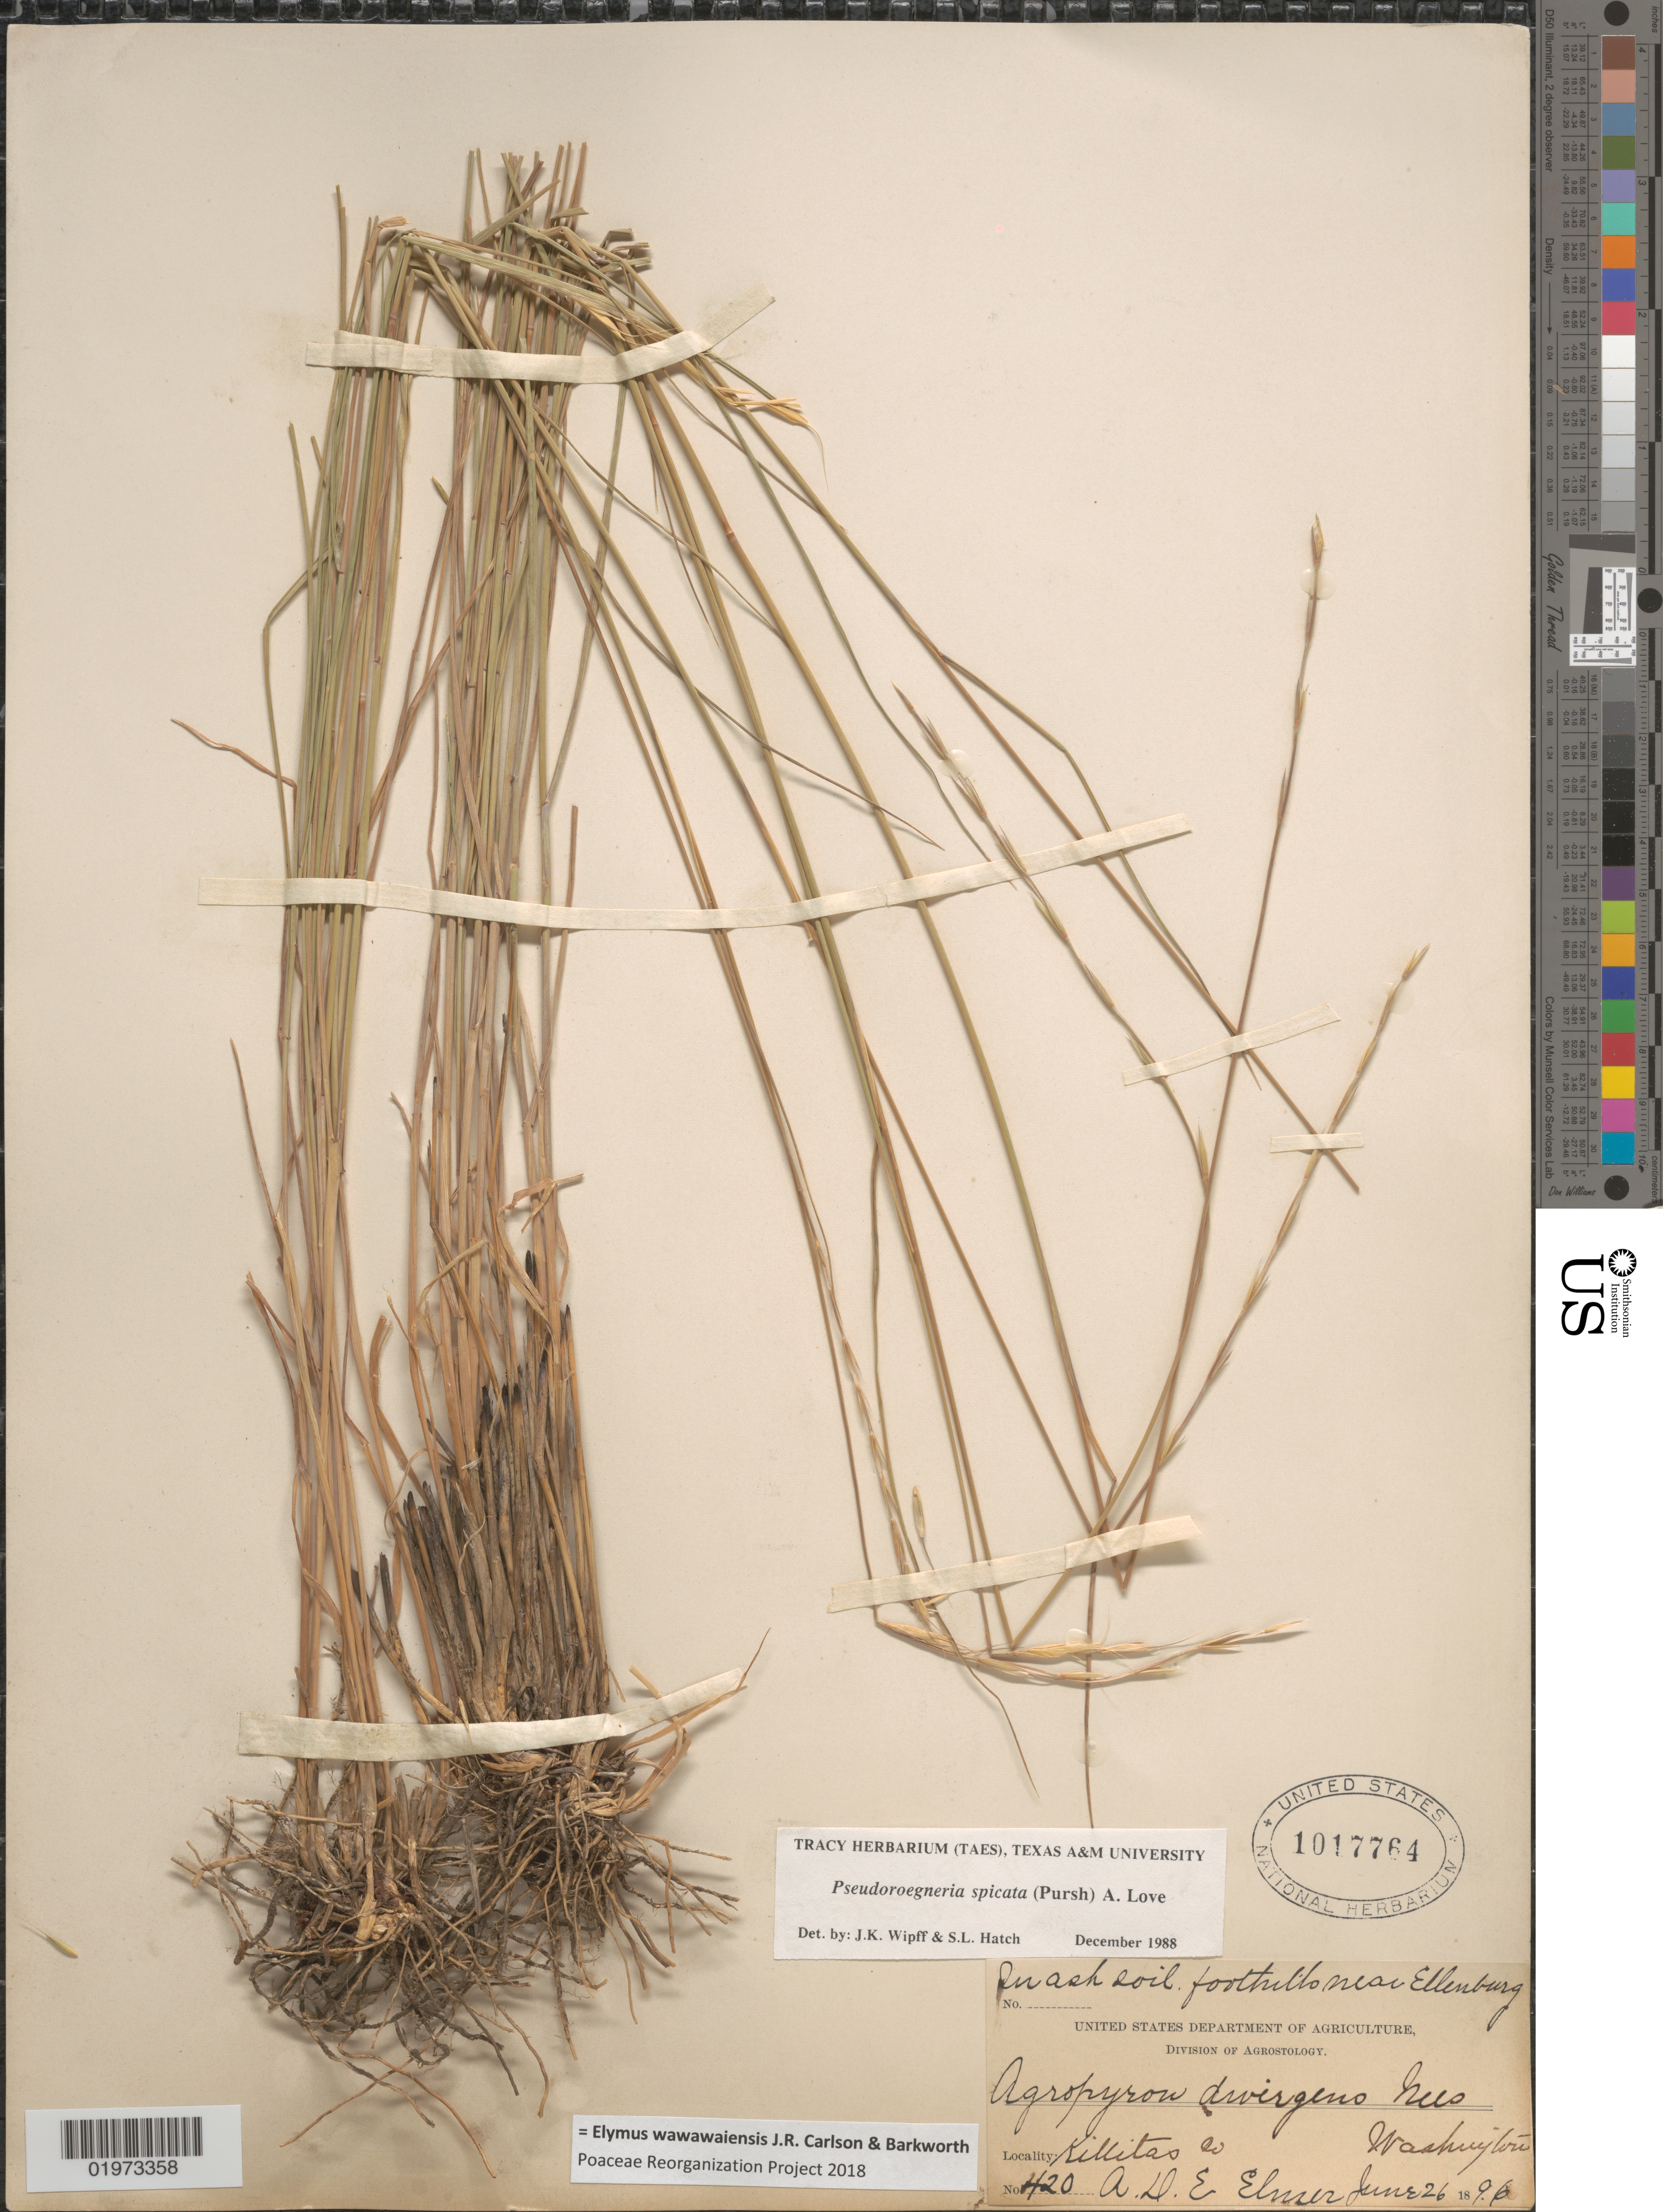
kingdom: Plantae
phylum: Tracheophyta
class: Liliopsida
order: Poales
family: Poaceae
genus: Elymus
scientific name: Elymus wawawaiensis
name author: J.R. Carlson & Barkworth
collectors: A. D. E. Elmer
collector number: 420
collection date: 1896-06-26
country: United States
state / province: Washington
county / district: Kittitas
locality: In ash soil foothills near Ellenburg. Kittitas Co.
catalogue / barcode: US 1017764